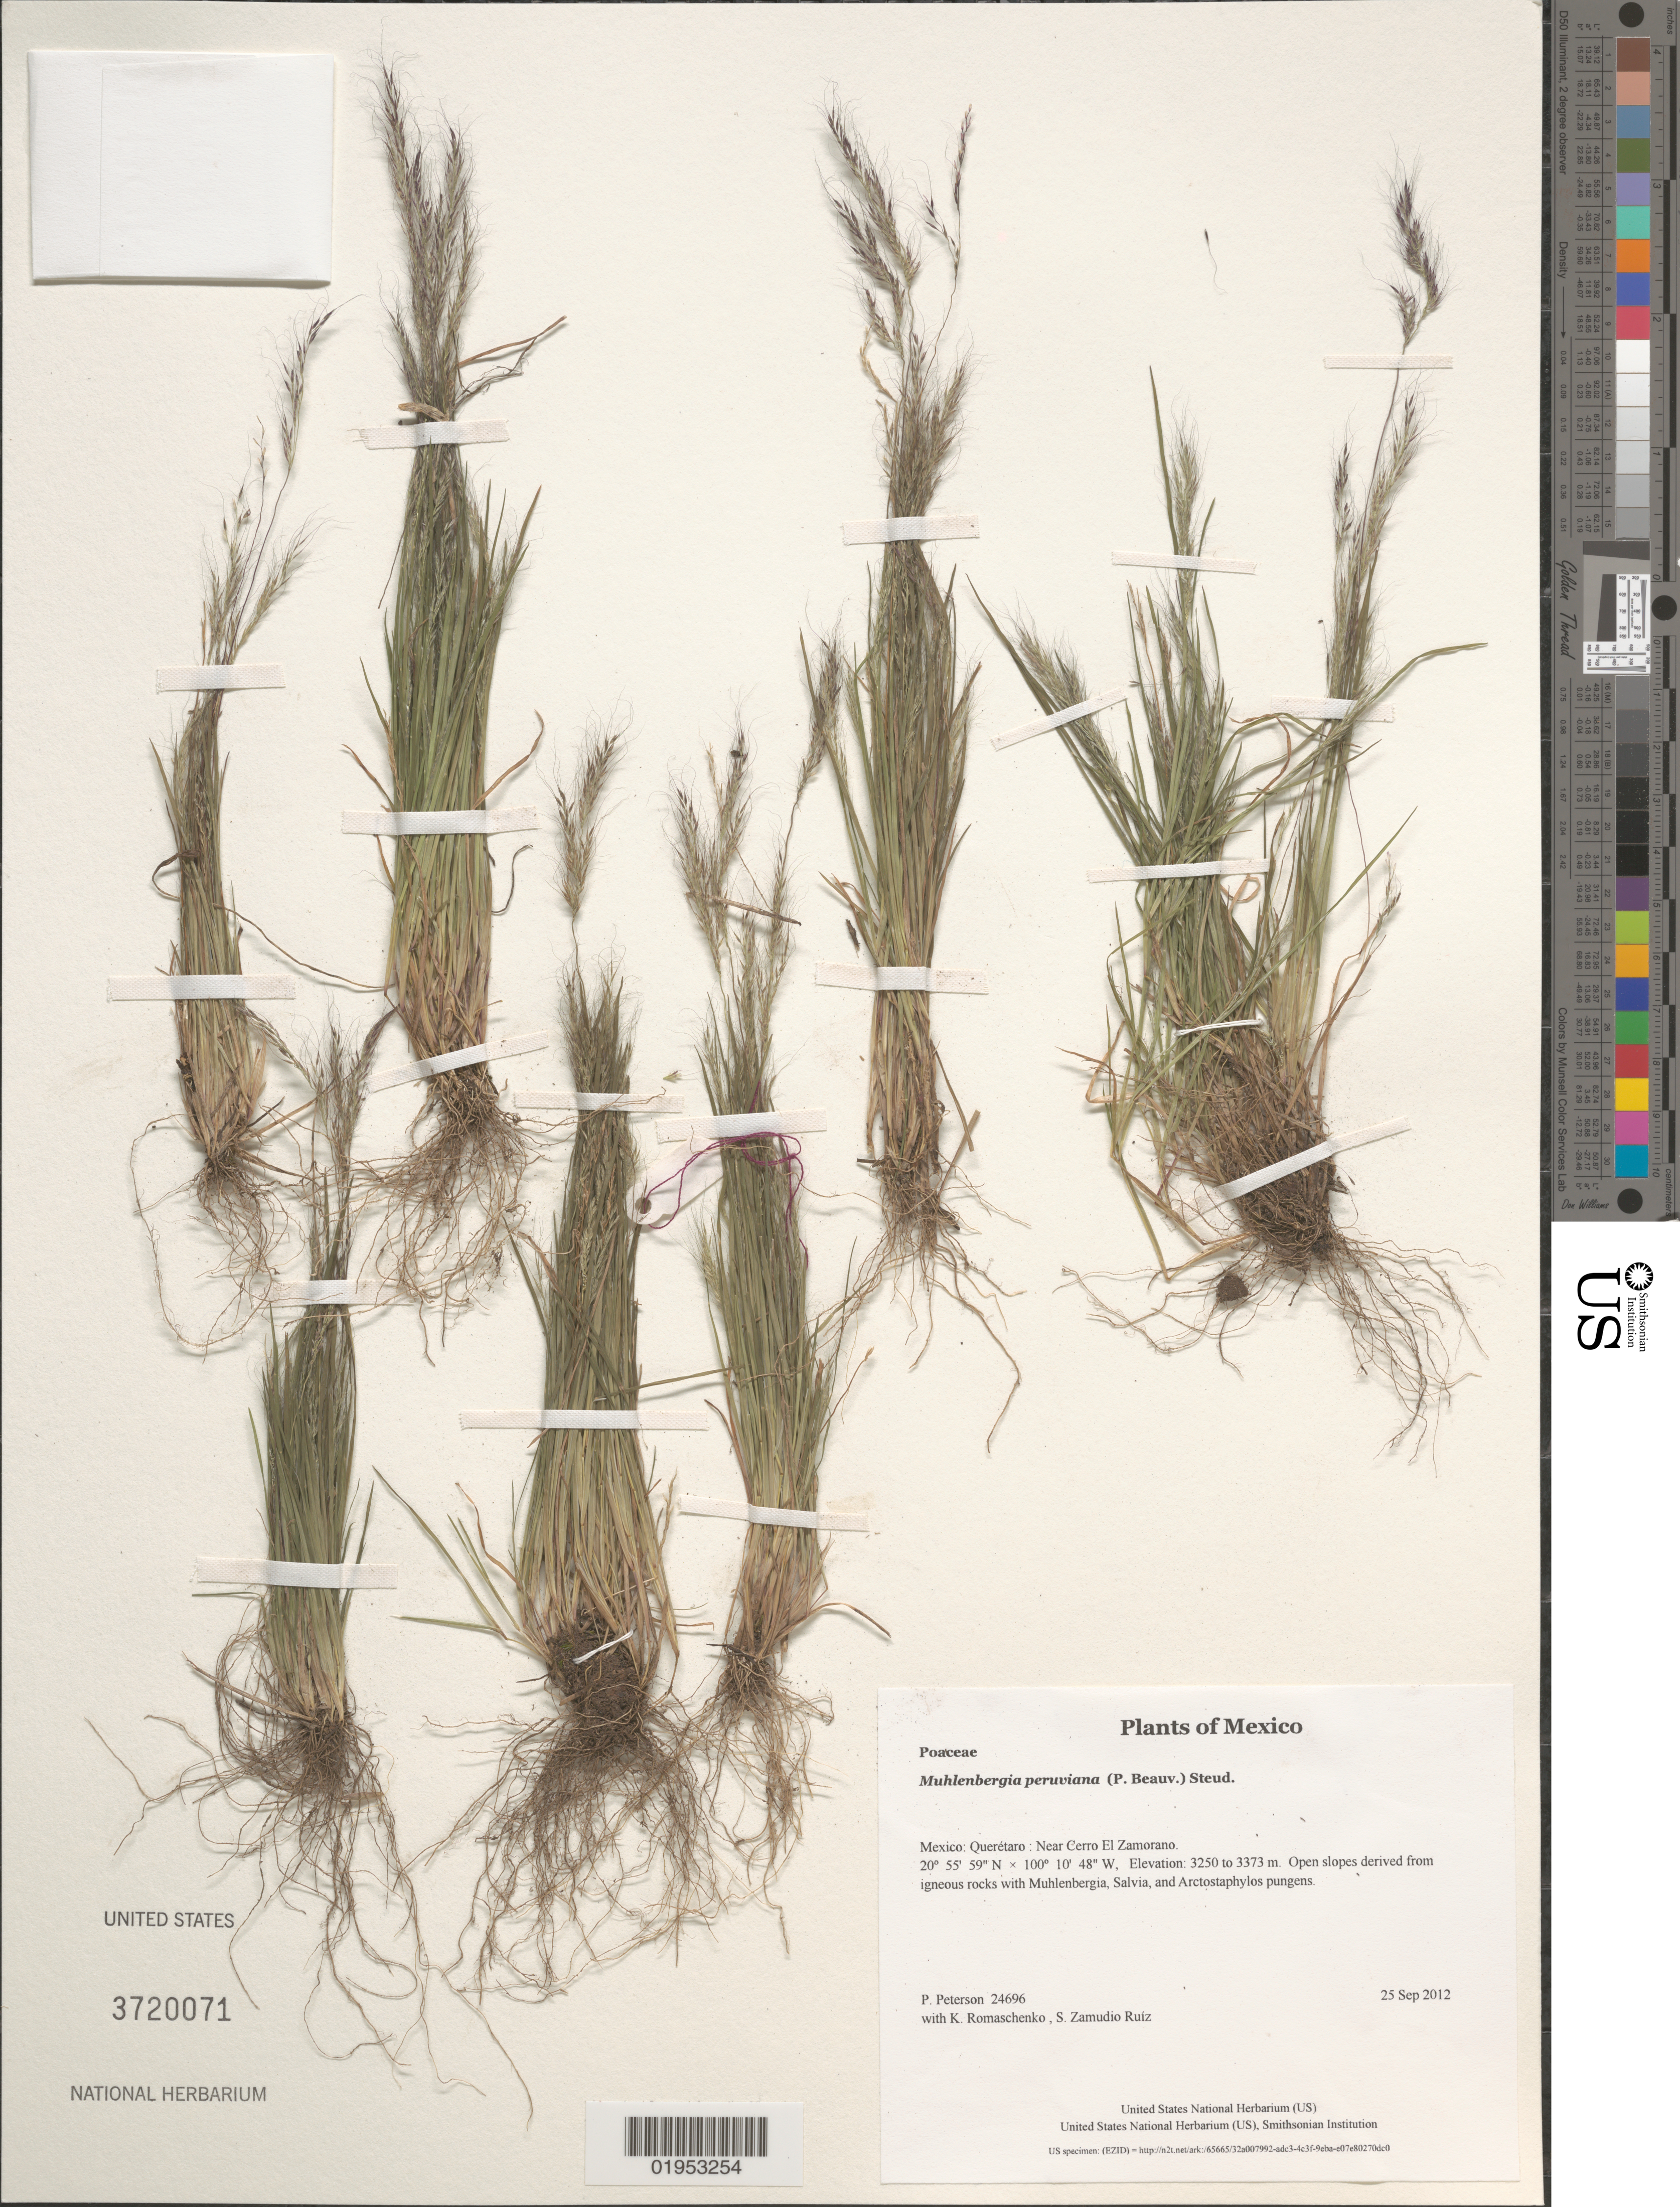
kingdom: Plantae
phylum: Tracheophyta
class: Liliopsida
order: Poales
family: Poaceae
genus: Muhlenbergia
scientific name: Muhlenbergia peruviana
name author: (P. Beauv.) Steud.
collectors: P. M. Peterson, K. Romaschenko & S. Zamudio Ruíz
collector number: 24696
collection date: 2012-09-25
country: Mexico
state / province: Querétaro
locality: Near Cerro El Zamorano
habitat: Open slopes derived from igneous rocks with Muhlenbergia, Salvia, and Arctostaphylos pungens.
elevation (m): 3250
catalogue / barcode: US 3720071